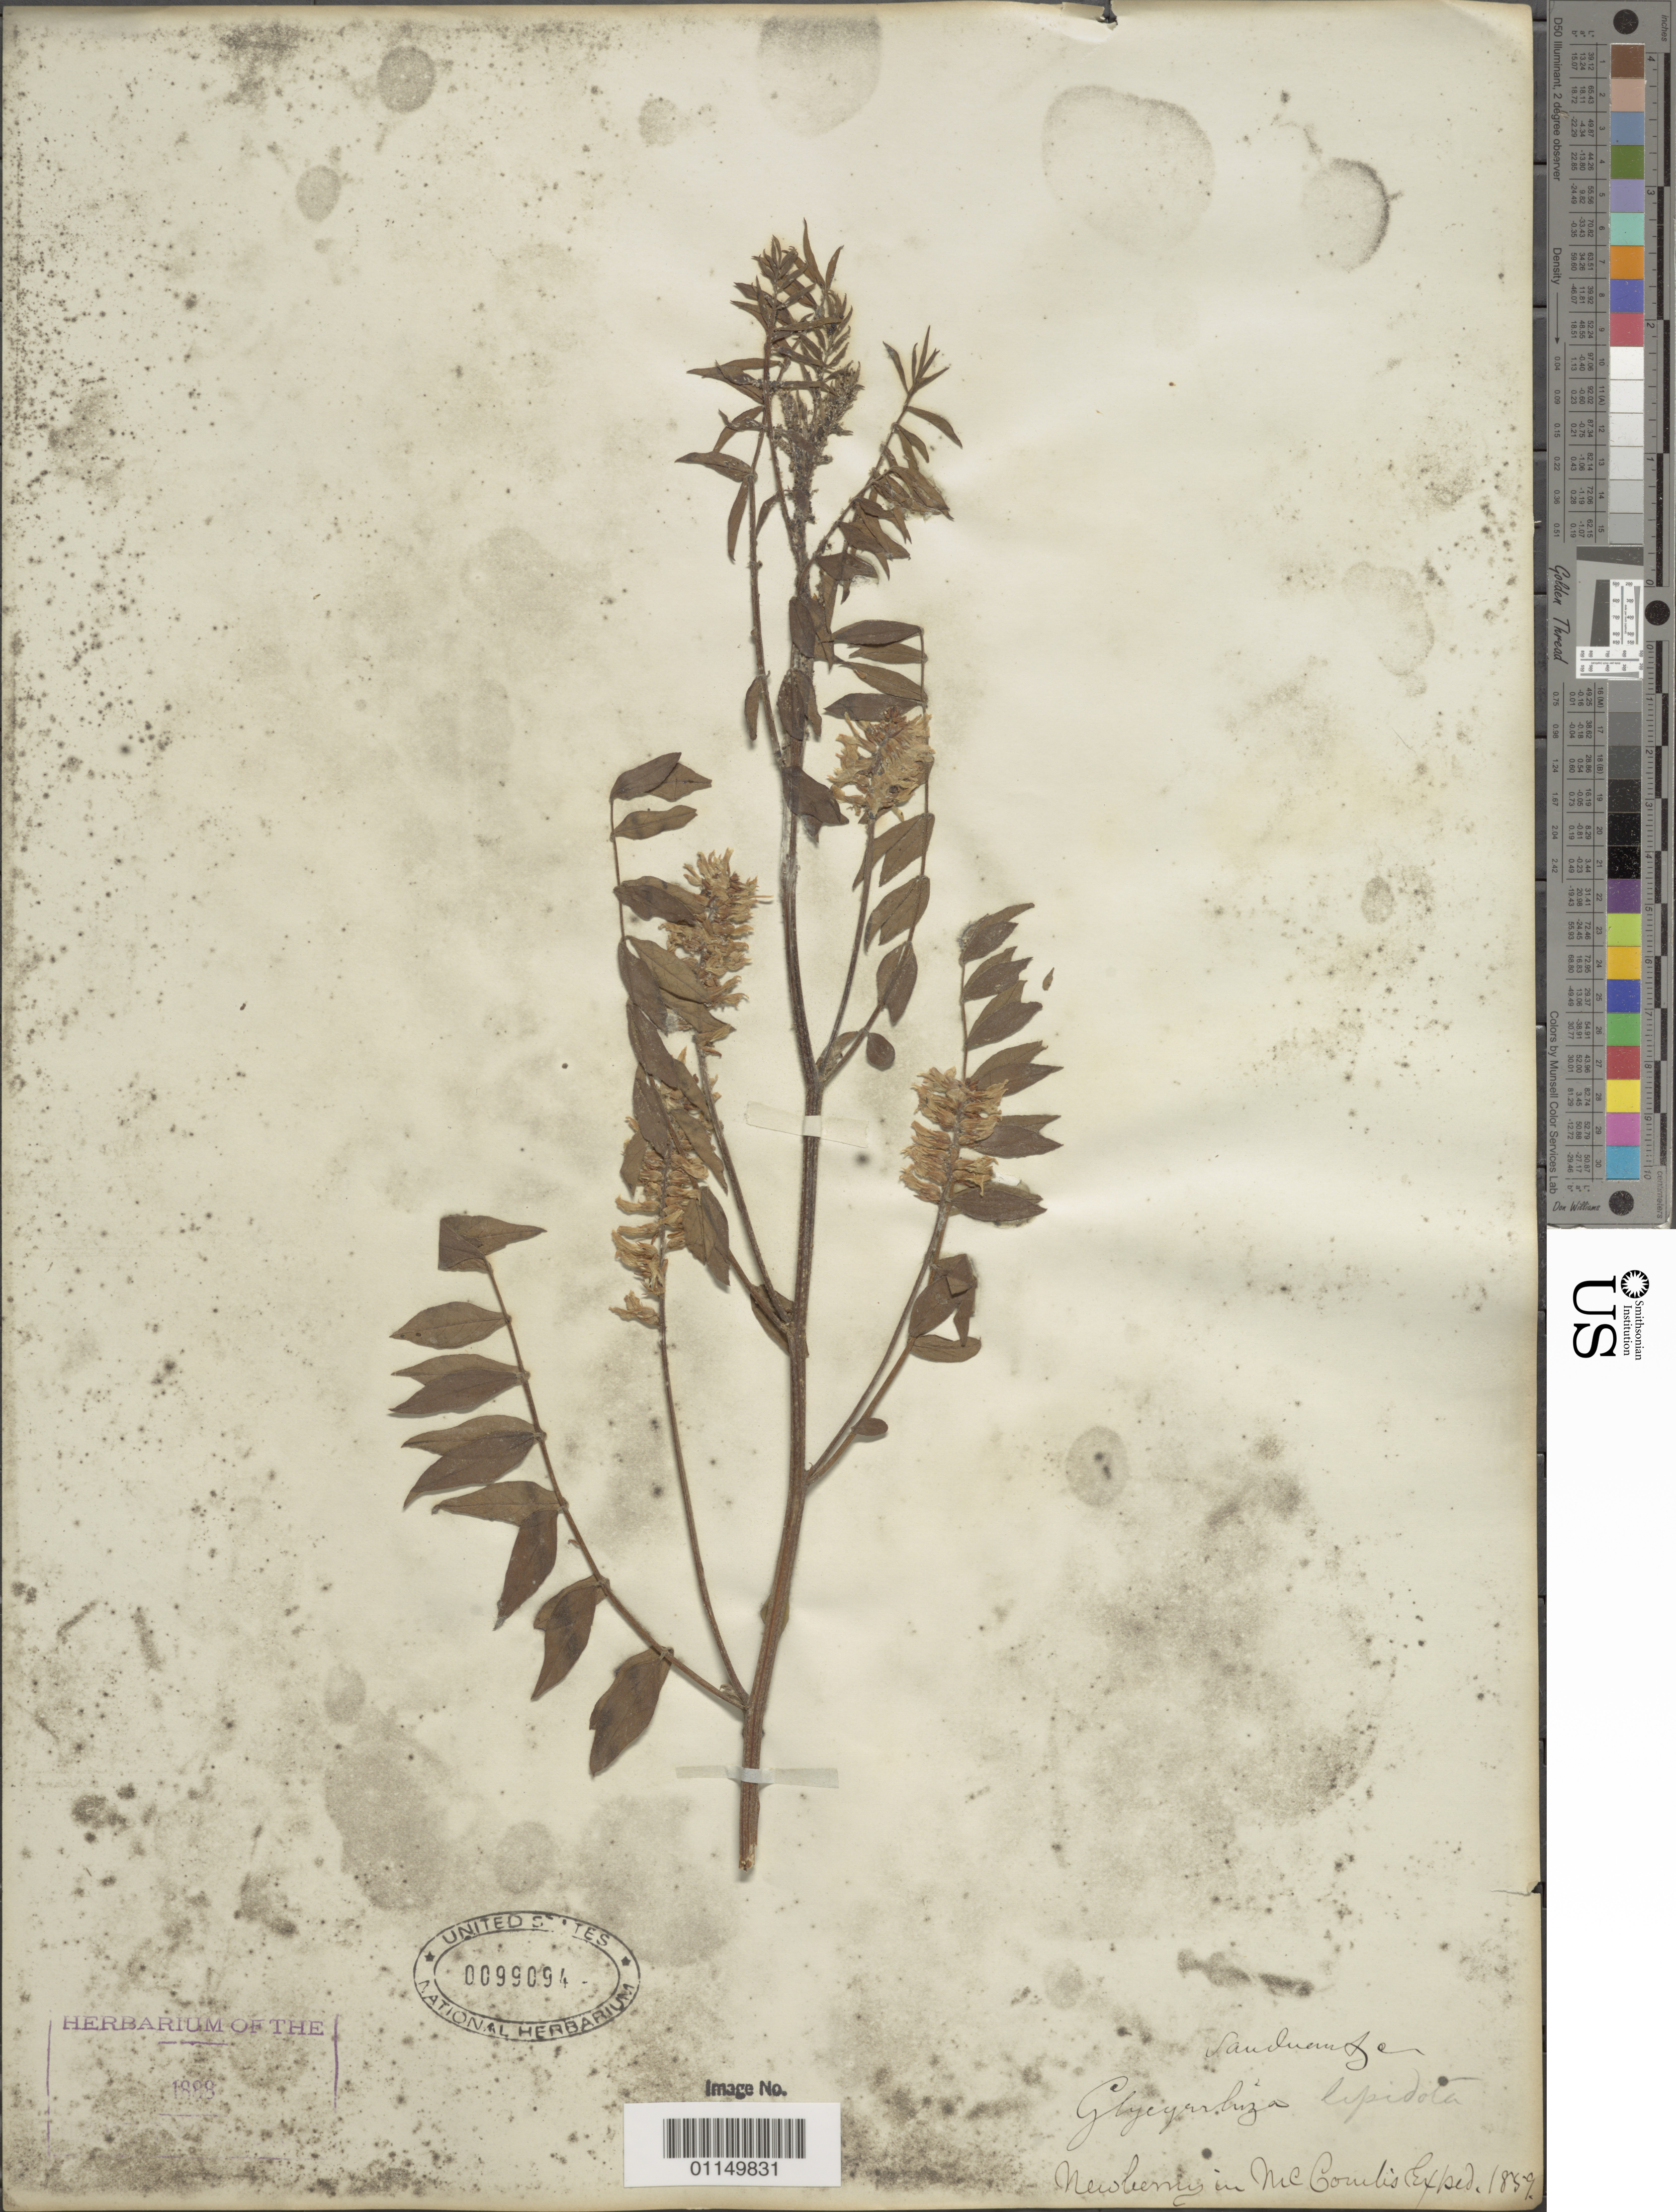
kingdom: Plantae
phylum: Tracheophyta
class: Magnoliopsida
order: Fabales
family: Fabaceae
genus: Glycyrrhiza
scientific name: Glycyrrhiza lepidota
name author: Pursh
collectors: Newberry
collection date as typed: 1859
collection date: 1859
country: United States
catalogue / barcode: US 99094